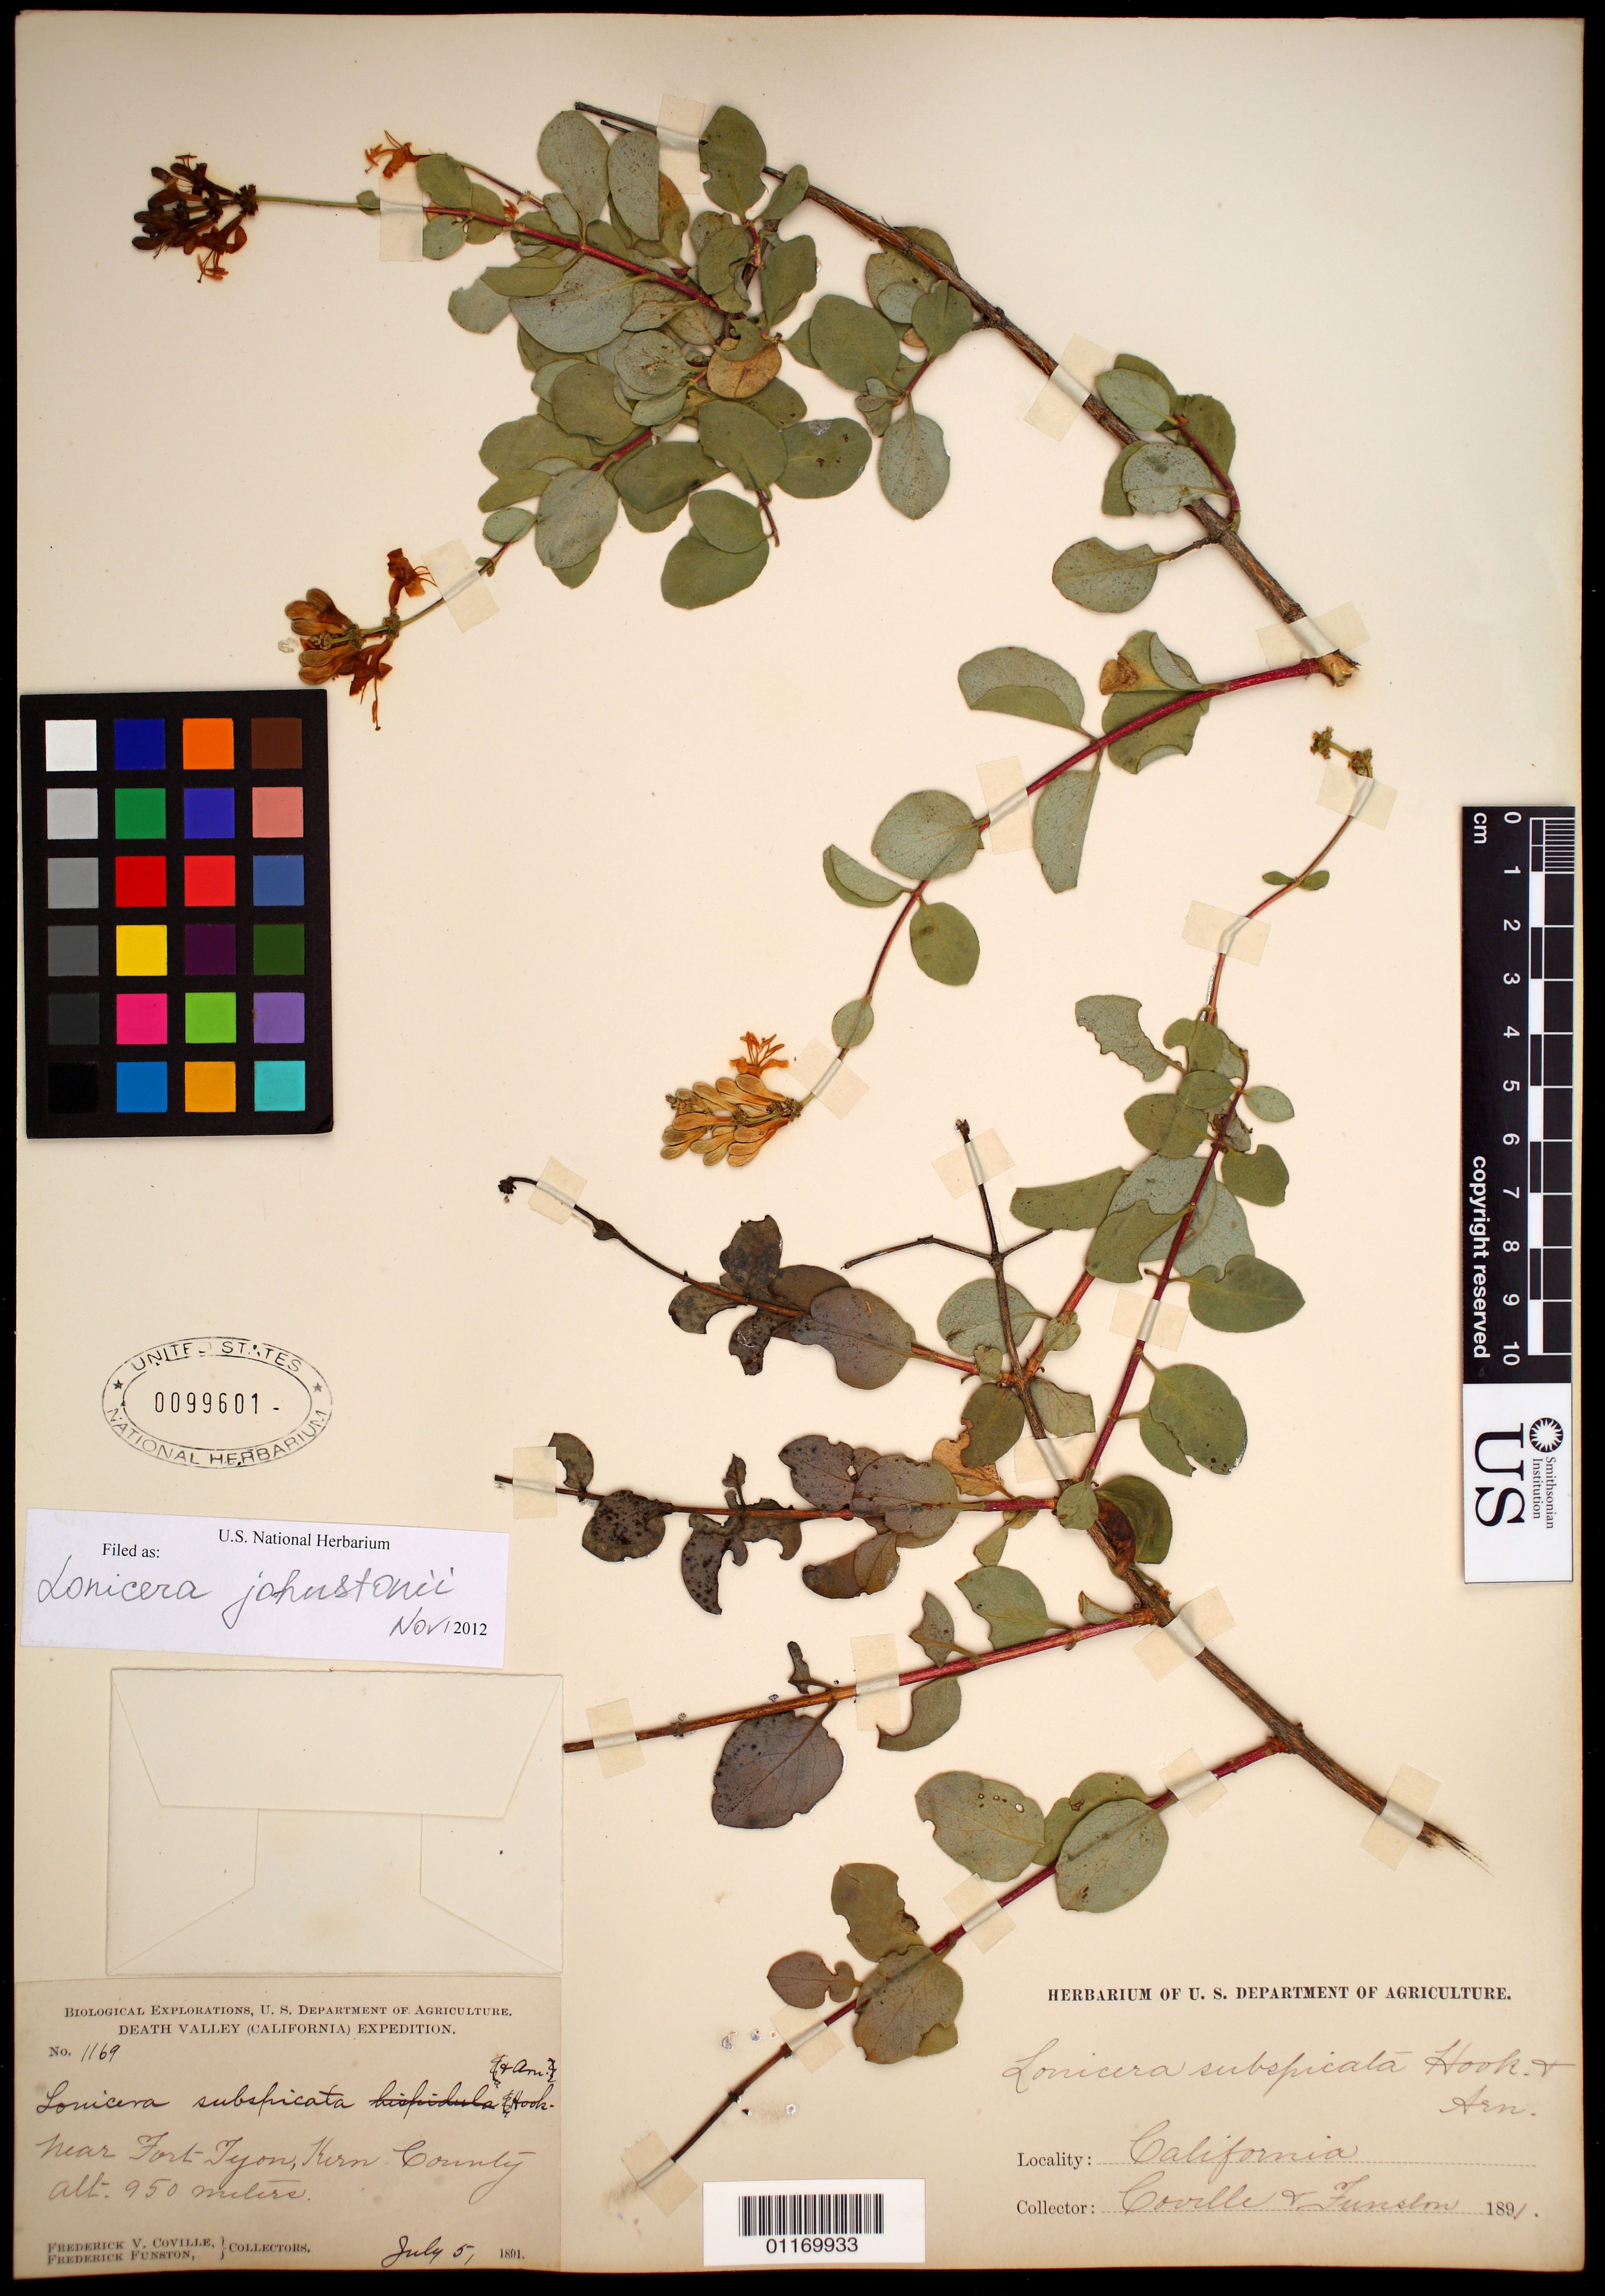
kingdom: Plantae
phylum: Tracheophyta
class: Magnoliopsida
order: Dipsacales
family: Caprifoliaceae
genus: Lonicera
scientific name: Lonicera johnstonii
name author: (D.D. Keck) McMinn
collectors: F. V. Coville & F. Funston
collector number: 1169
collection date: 1891-07-05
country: United States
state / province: California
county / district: Kern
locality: near Fort Tejon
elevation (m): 950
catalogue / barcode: US 99601